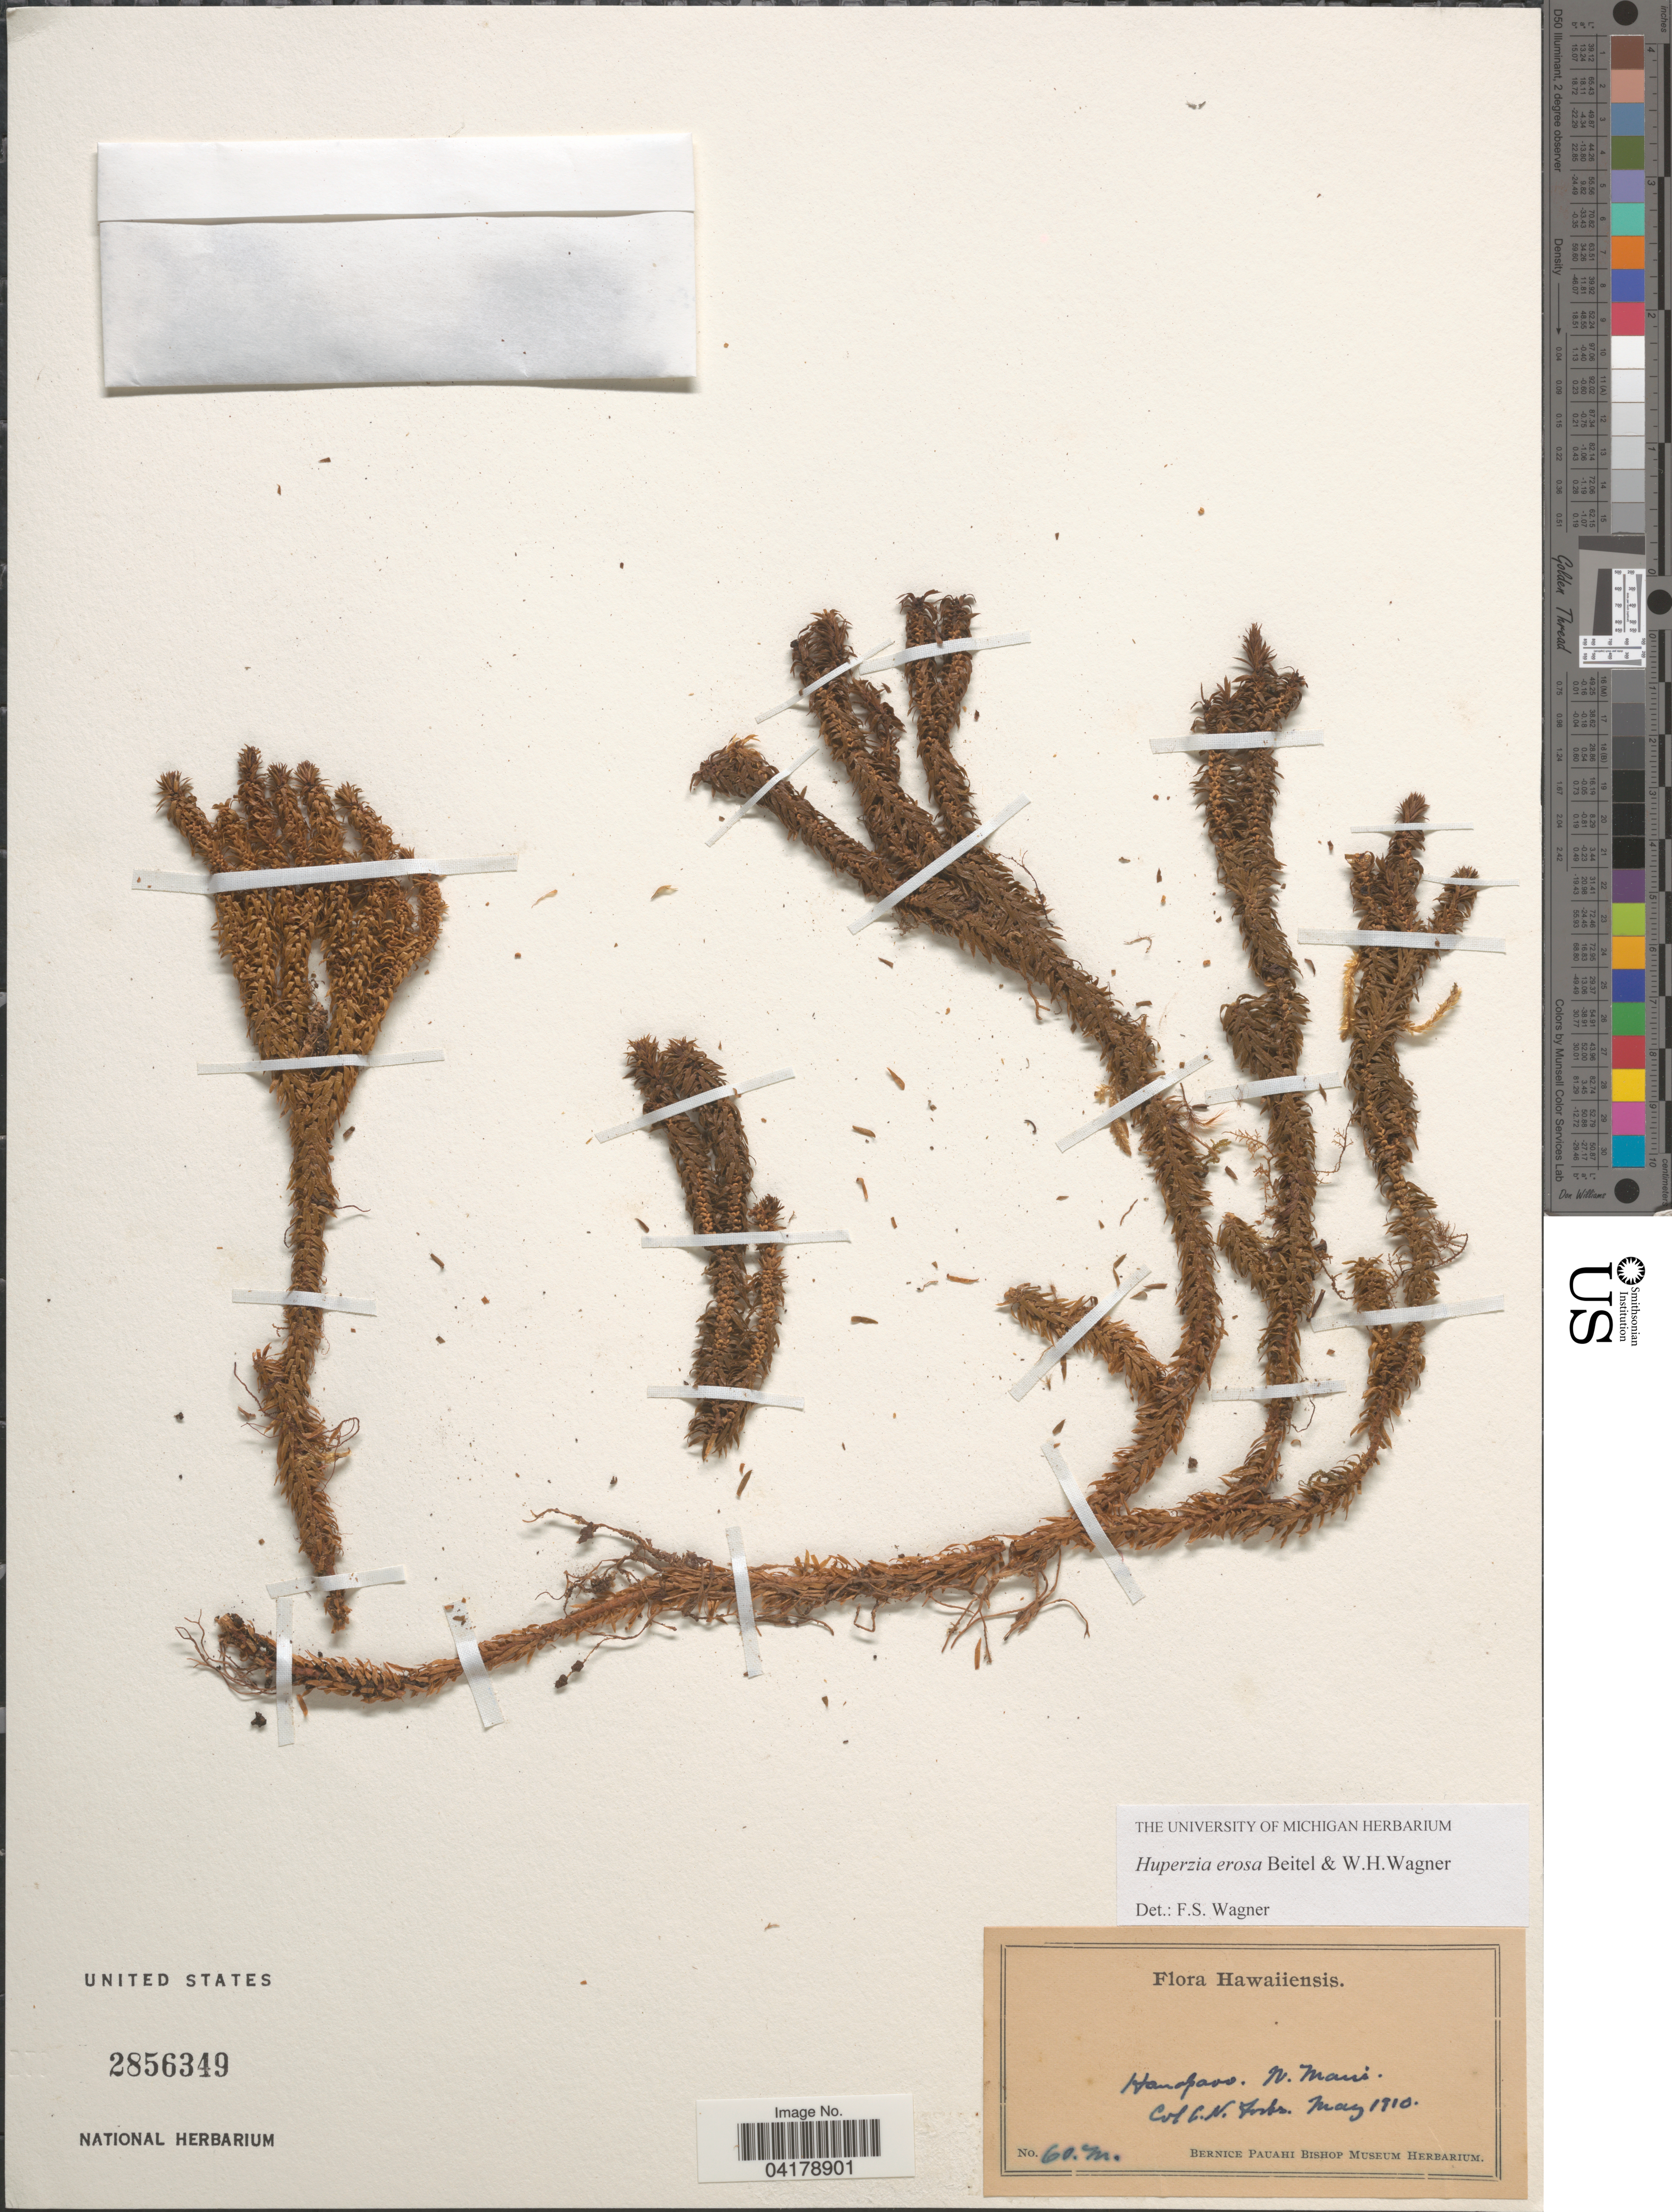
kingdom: Plantae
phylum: Tracheophyta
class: Lycopodiopsida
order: Lycopodiales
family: Lycopodiaceae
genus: Huperzia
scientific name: Huperzia erosa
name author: Beitel & W.H. Wagner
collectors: C. N. Forbes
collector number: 60M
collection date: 1910-05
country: United States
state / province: Hawaii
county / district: Maui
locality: Hanakaoo. N. Maui.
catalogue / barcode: US 2856349